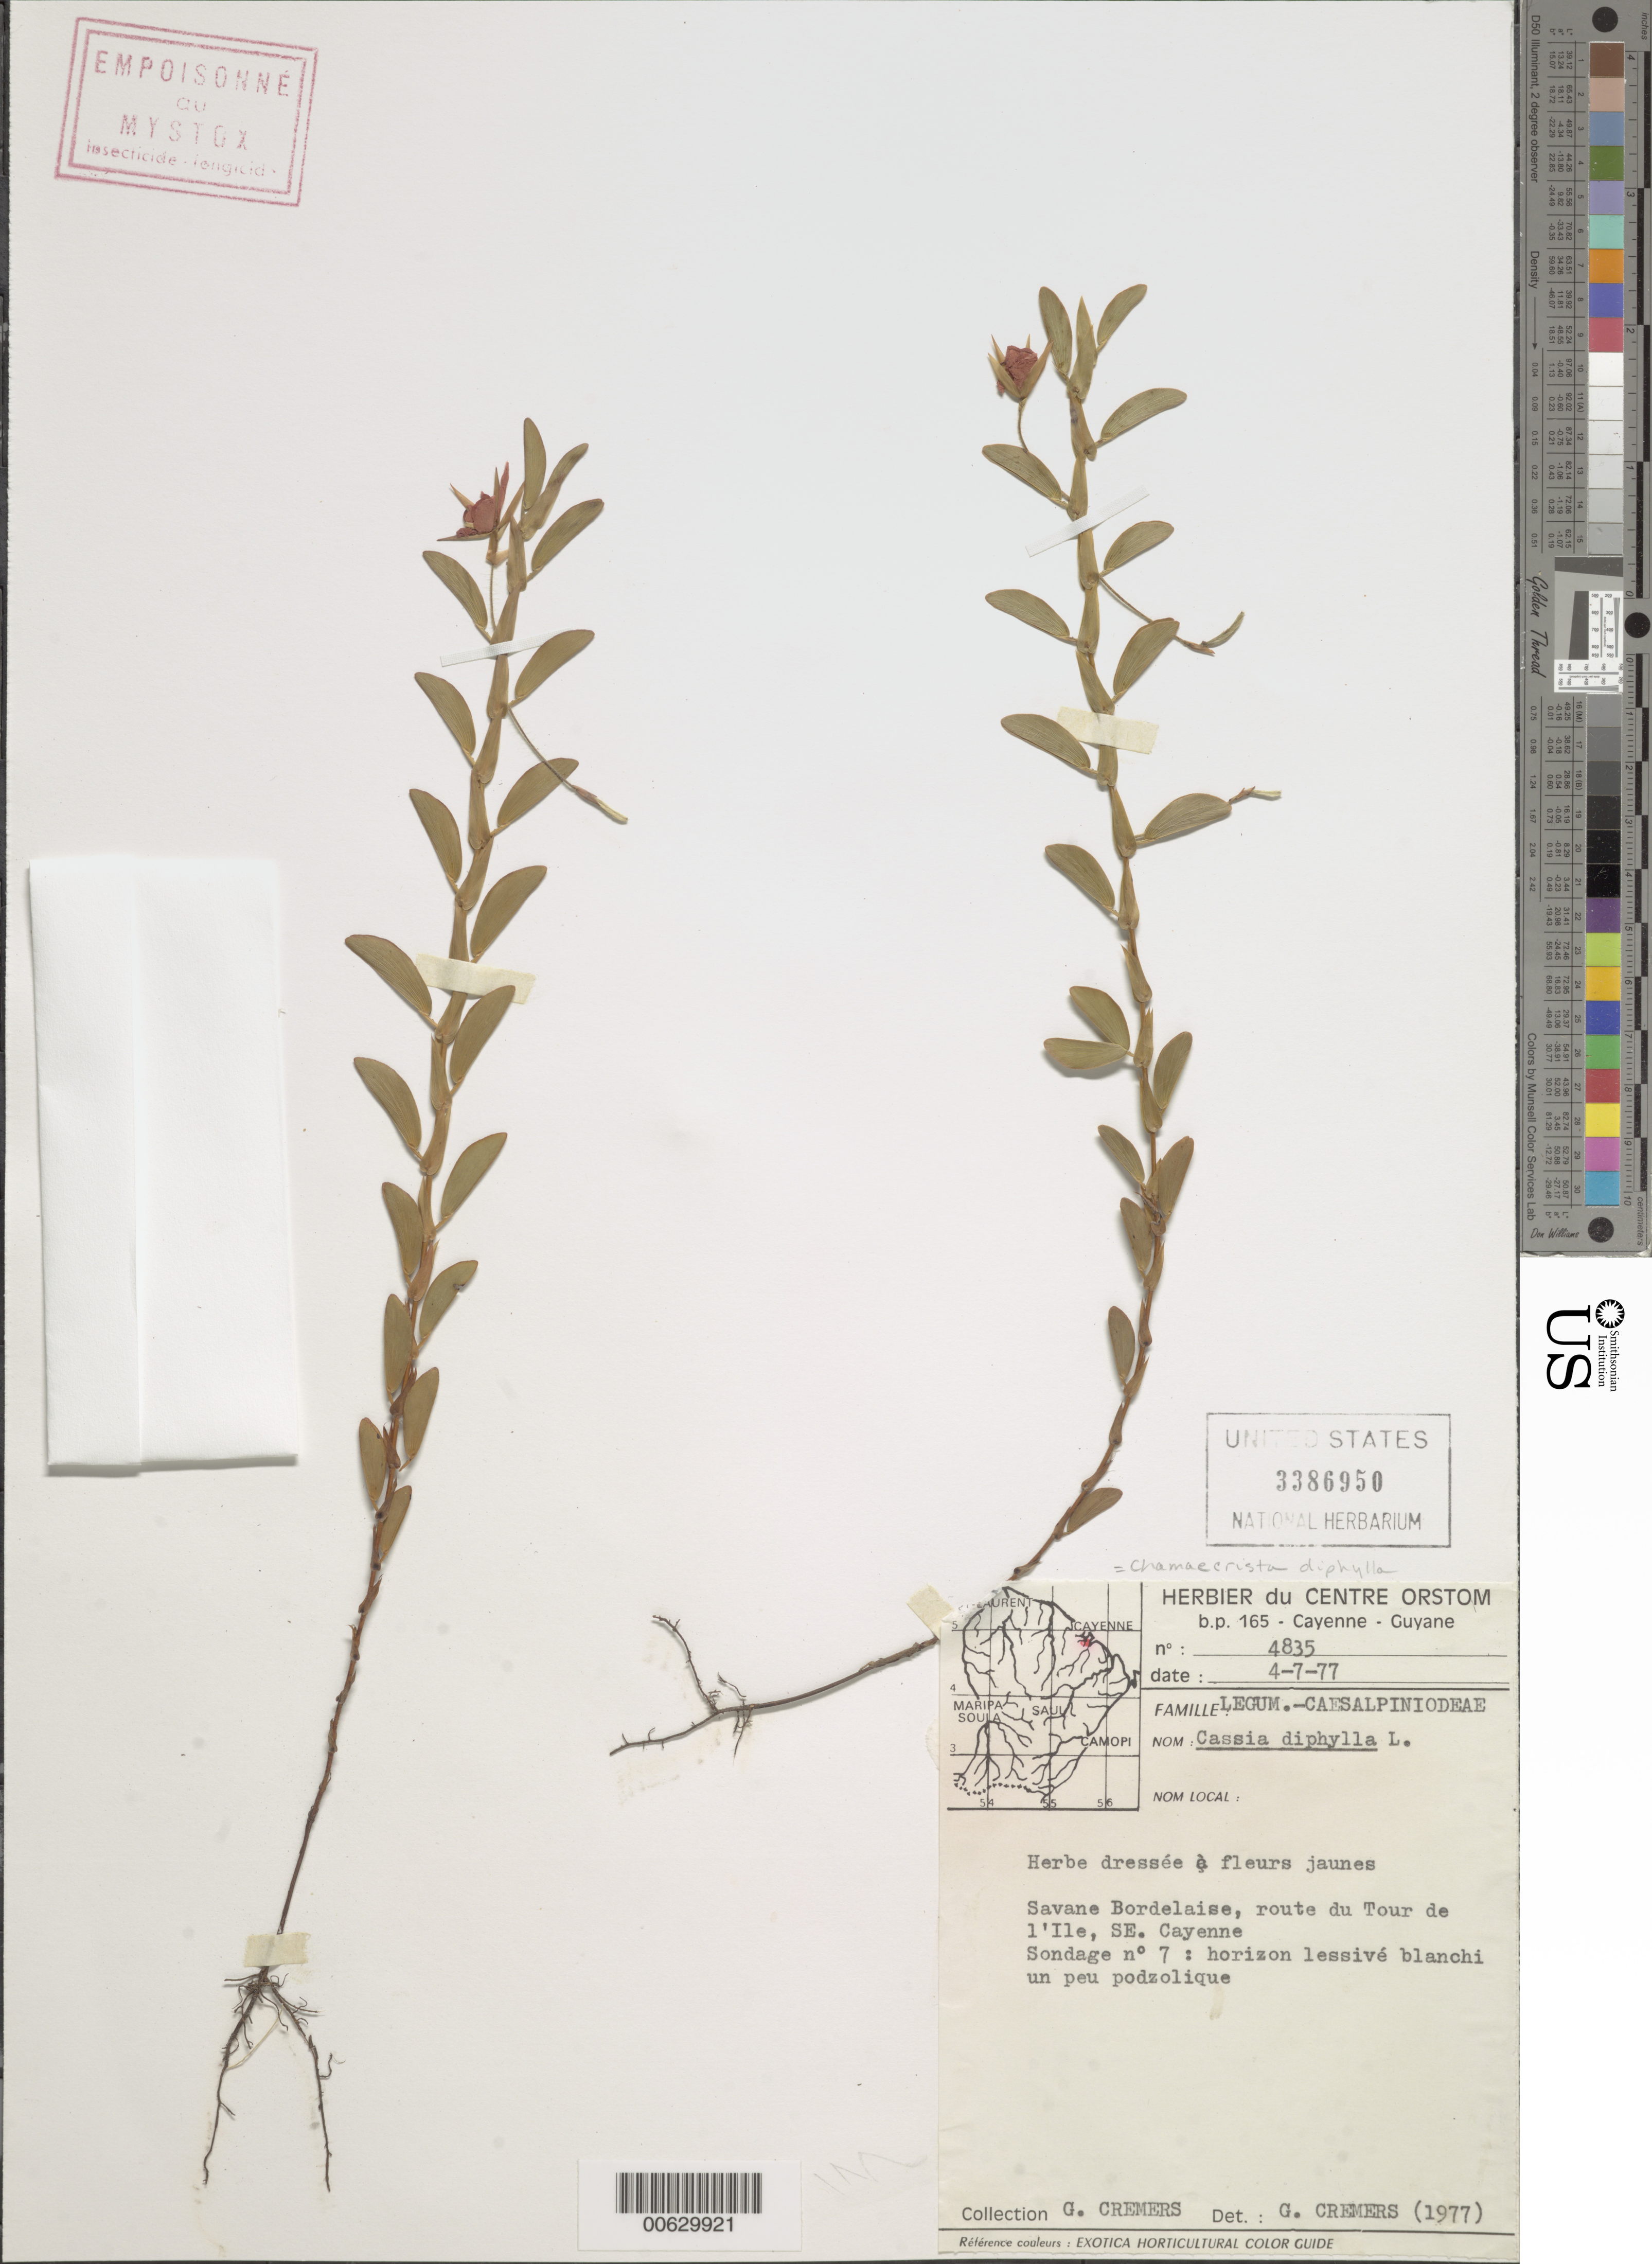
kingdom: Plantae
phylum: Tracheophyta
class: Magnoliopsida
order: Fabales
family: Fabaceae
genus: Chamaecrista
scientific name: Chamaecrista diphylla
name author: (L.) Greene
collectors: G. Cremers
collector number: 4835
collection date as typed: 4-Jul-77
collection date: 1977-07-04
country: French Guiana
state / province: Cayenne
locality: Cayenne, SE, savane Toulous, route du tour de l'Ile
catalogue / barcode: US 3386950